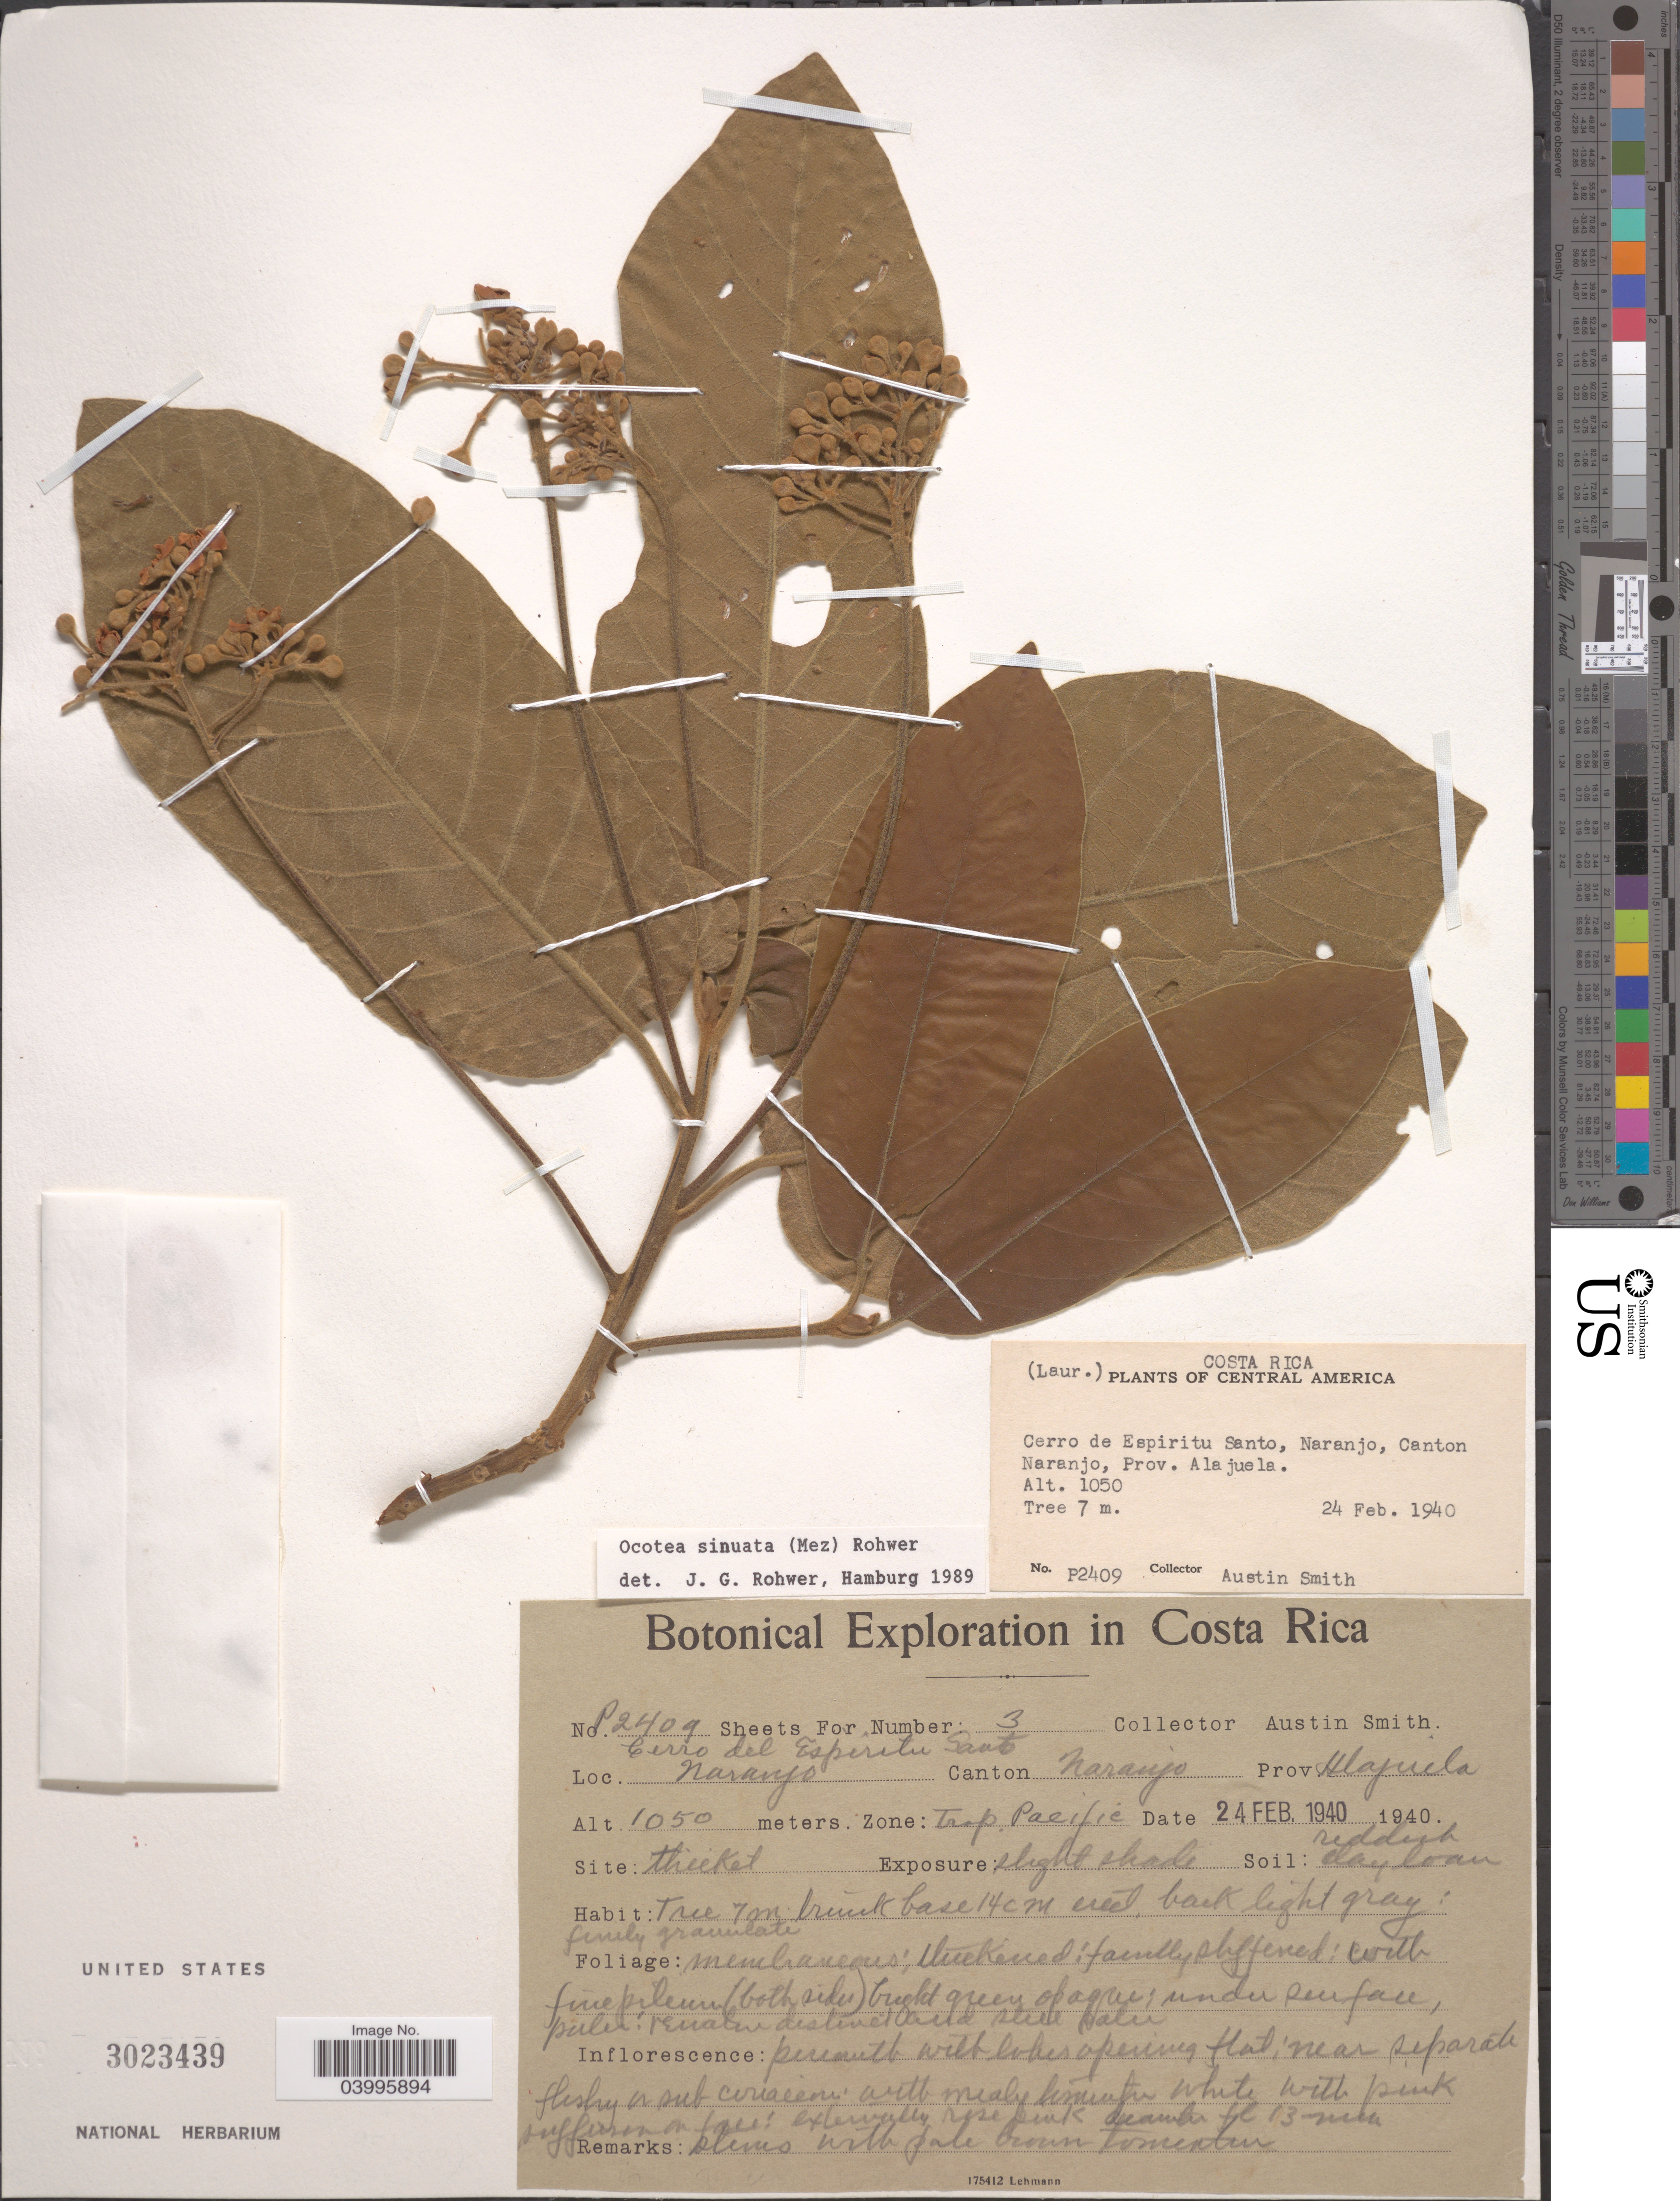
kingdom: Plantae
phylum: Tracheophyta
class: Magnoliopsida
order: Laurales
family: Lauraceae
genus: Ocotea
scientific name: Ocotea sinuata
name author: (Mez) Rohwer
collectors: Aust P. Smith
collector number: P2409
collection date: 1940-02-24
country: Costa Rica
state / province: Alajuela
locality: Naranjo Canton Naranjo. Zone: Trop. Pacific.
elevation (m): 1050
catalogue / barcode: US 3023439